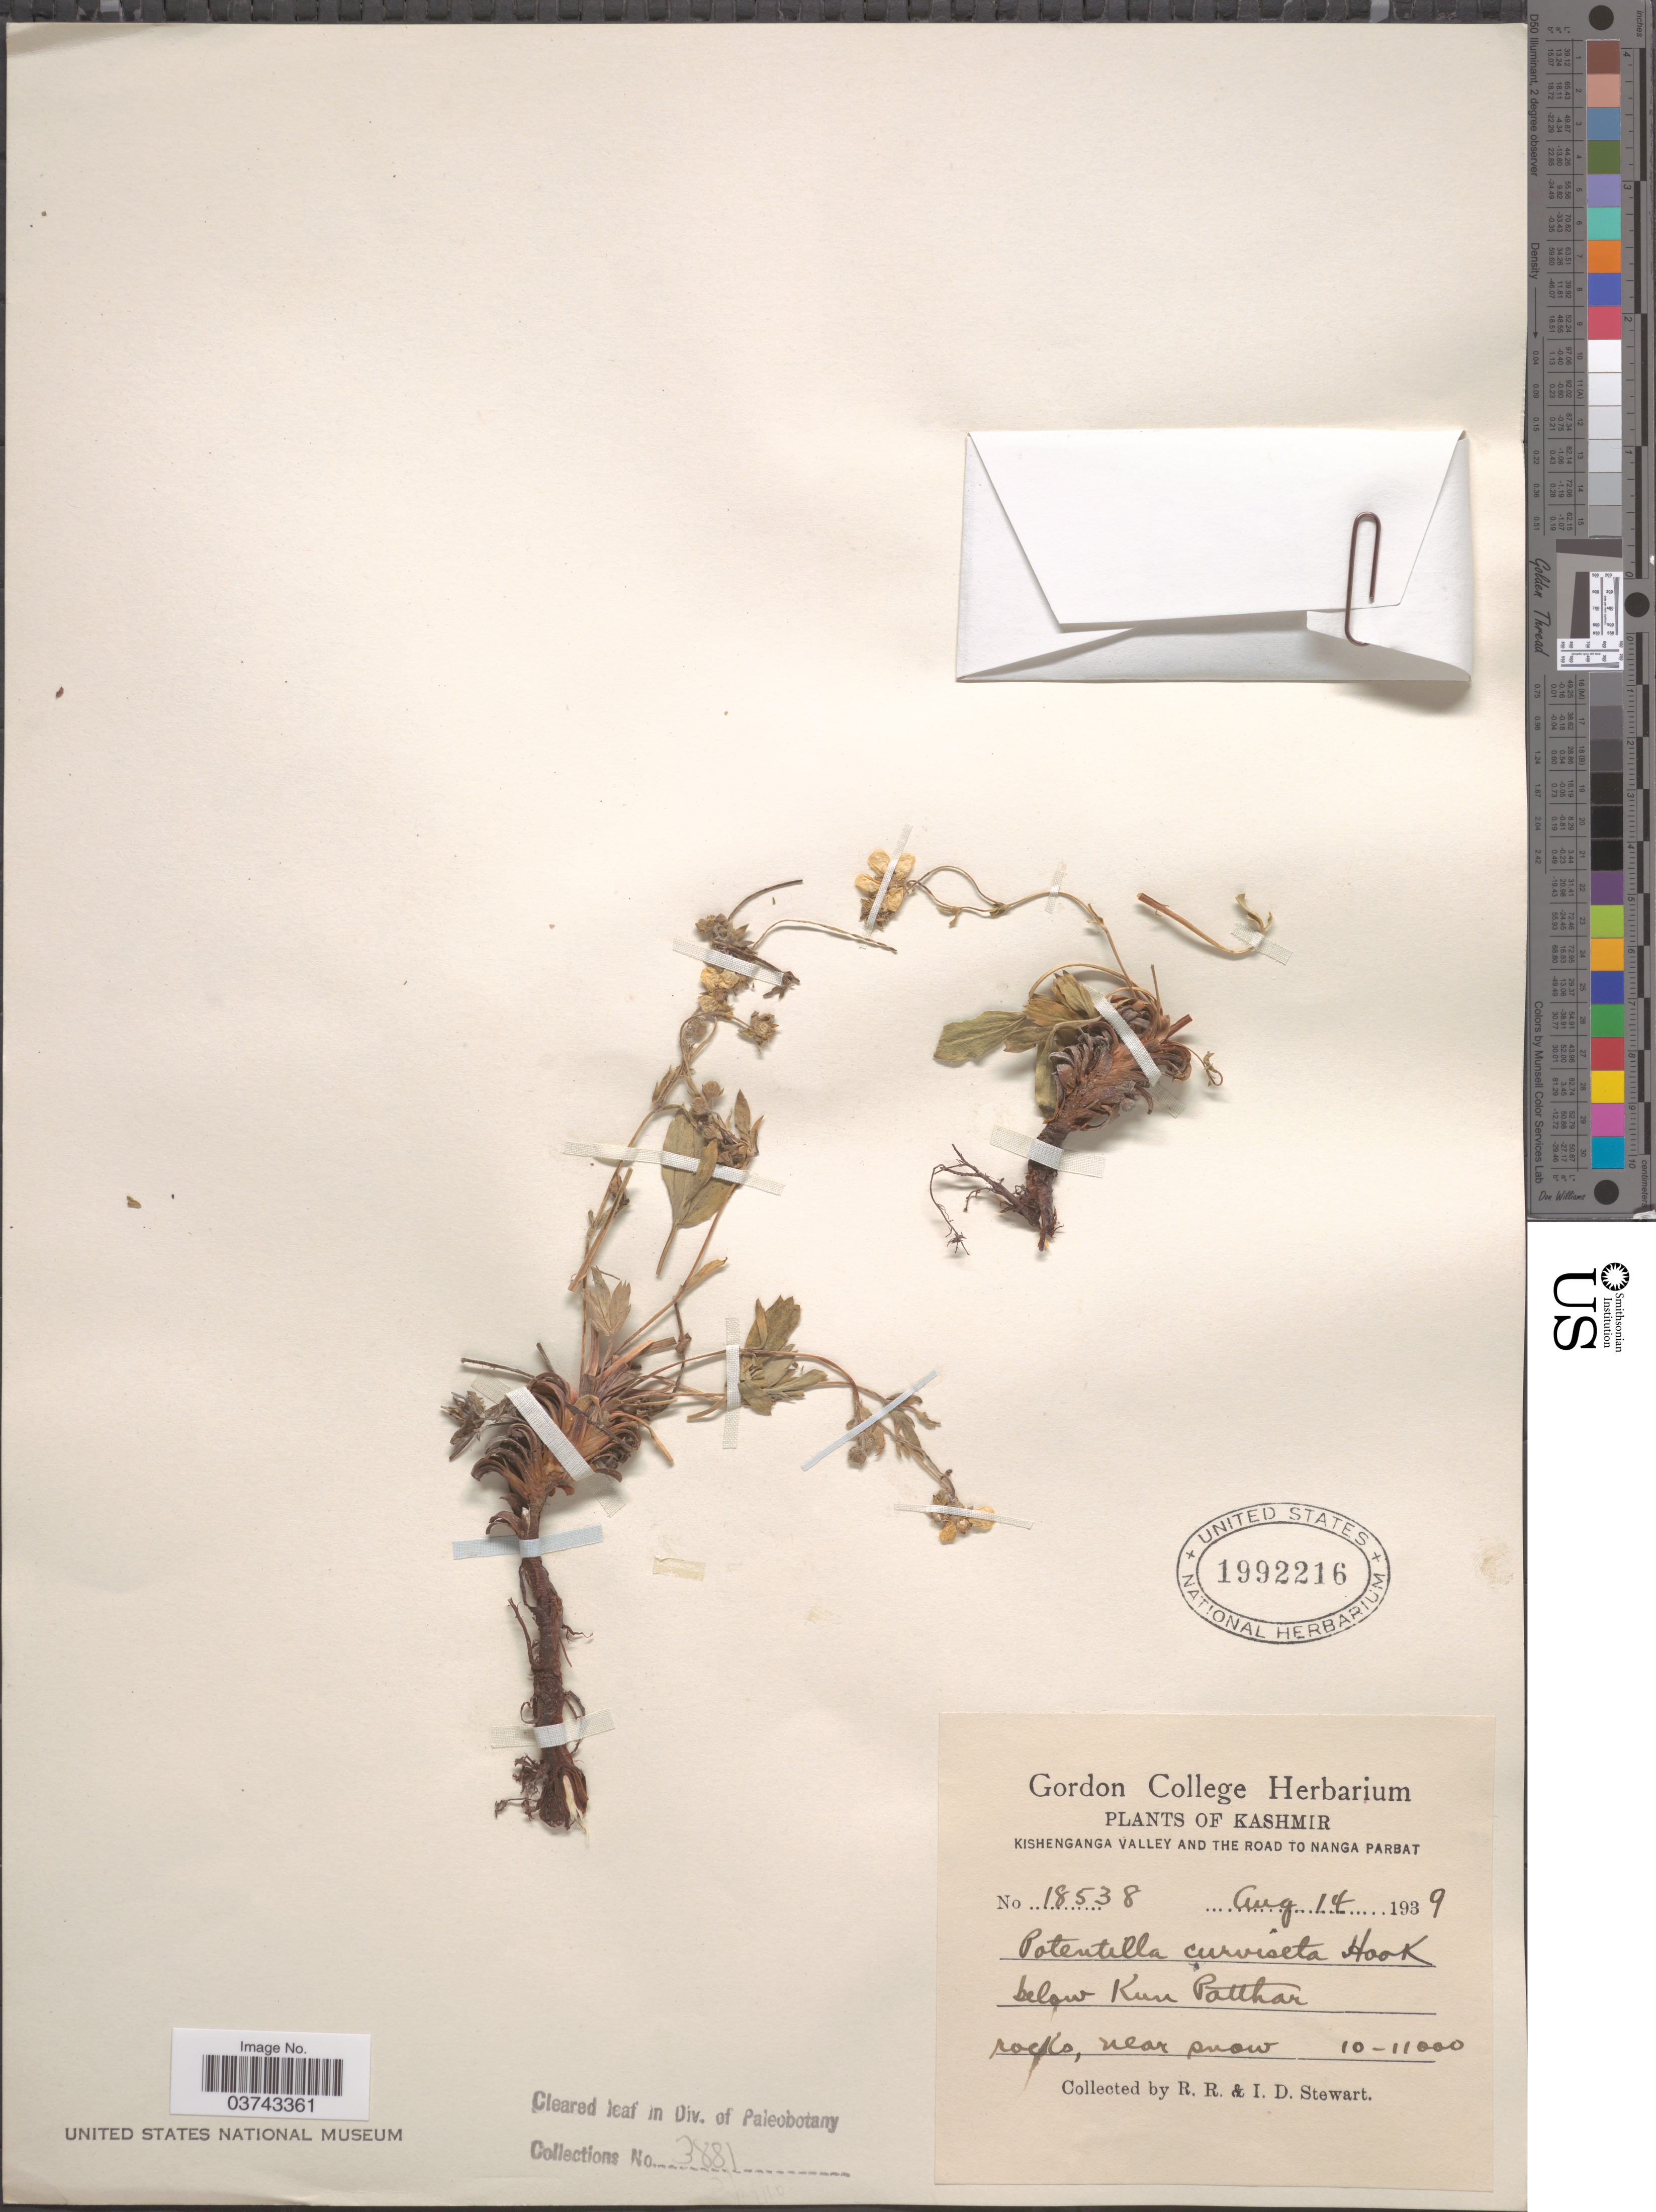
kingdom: Plantae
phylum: Tracheophyta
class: Magnoliopsida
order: Rosales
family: Rosaceae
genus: Potentilla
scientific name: Potentilla curviseta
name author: Hook. f.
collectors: R. Stewart & I. Stewart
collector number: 18538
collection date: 1939-08-14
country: India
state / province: Jammu and Kashmir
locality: Kashmir. Kishenganga Valley and the road to Nanga Parbat. Below Kun Potthar rocks, near snow.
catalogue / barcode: US 1992216